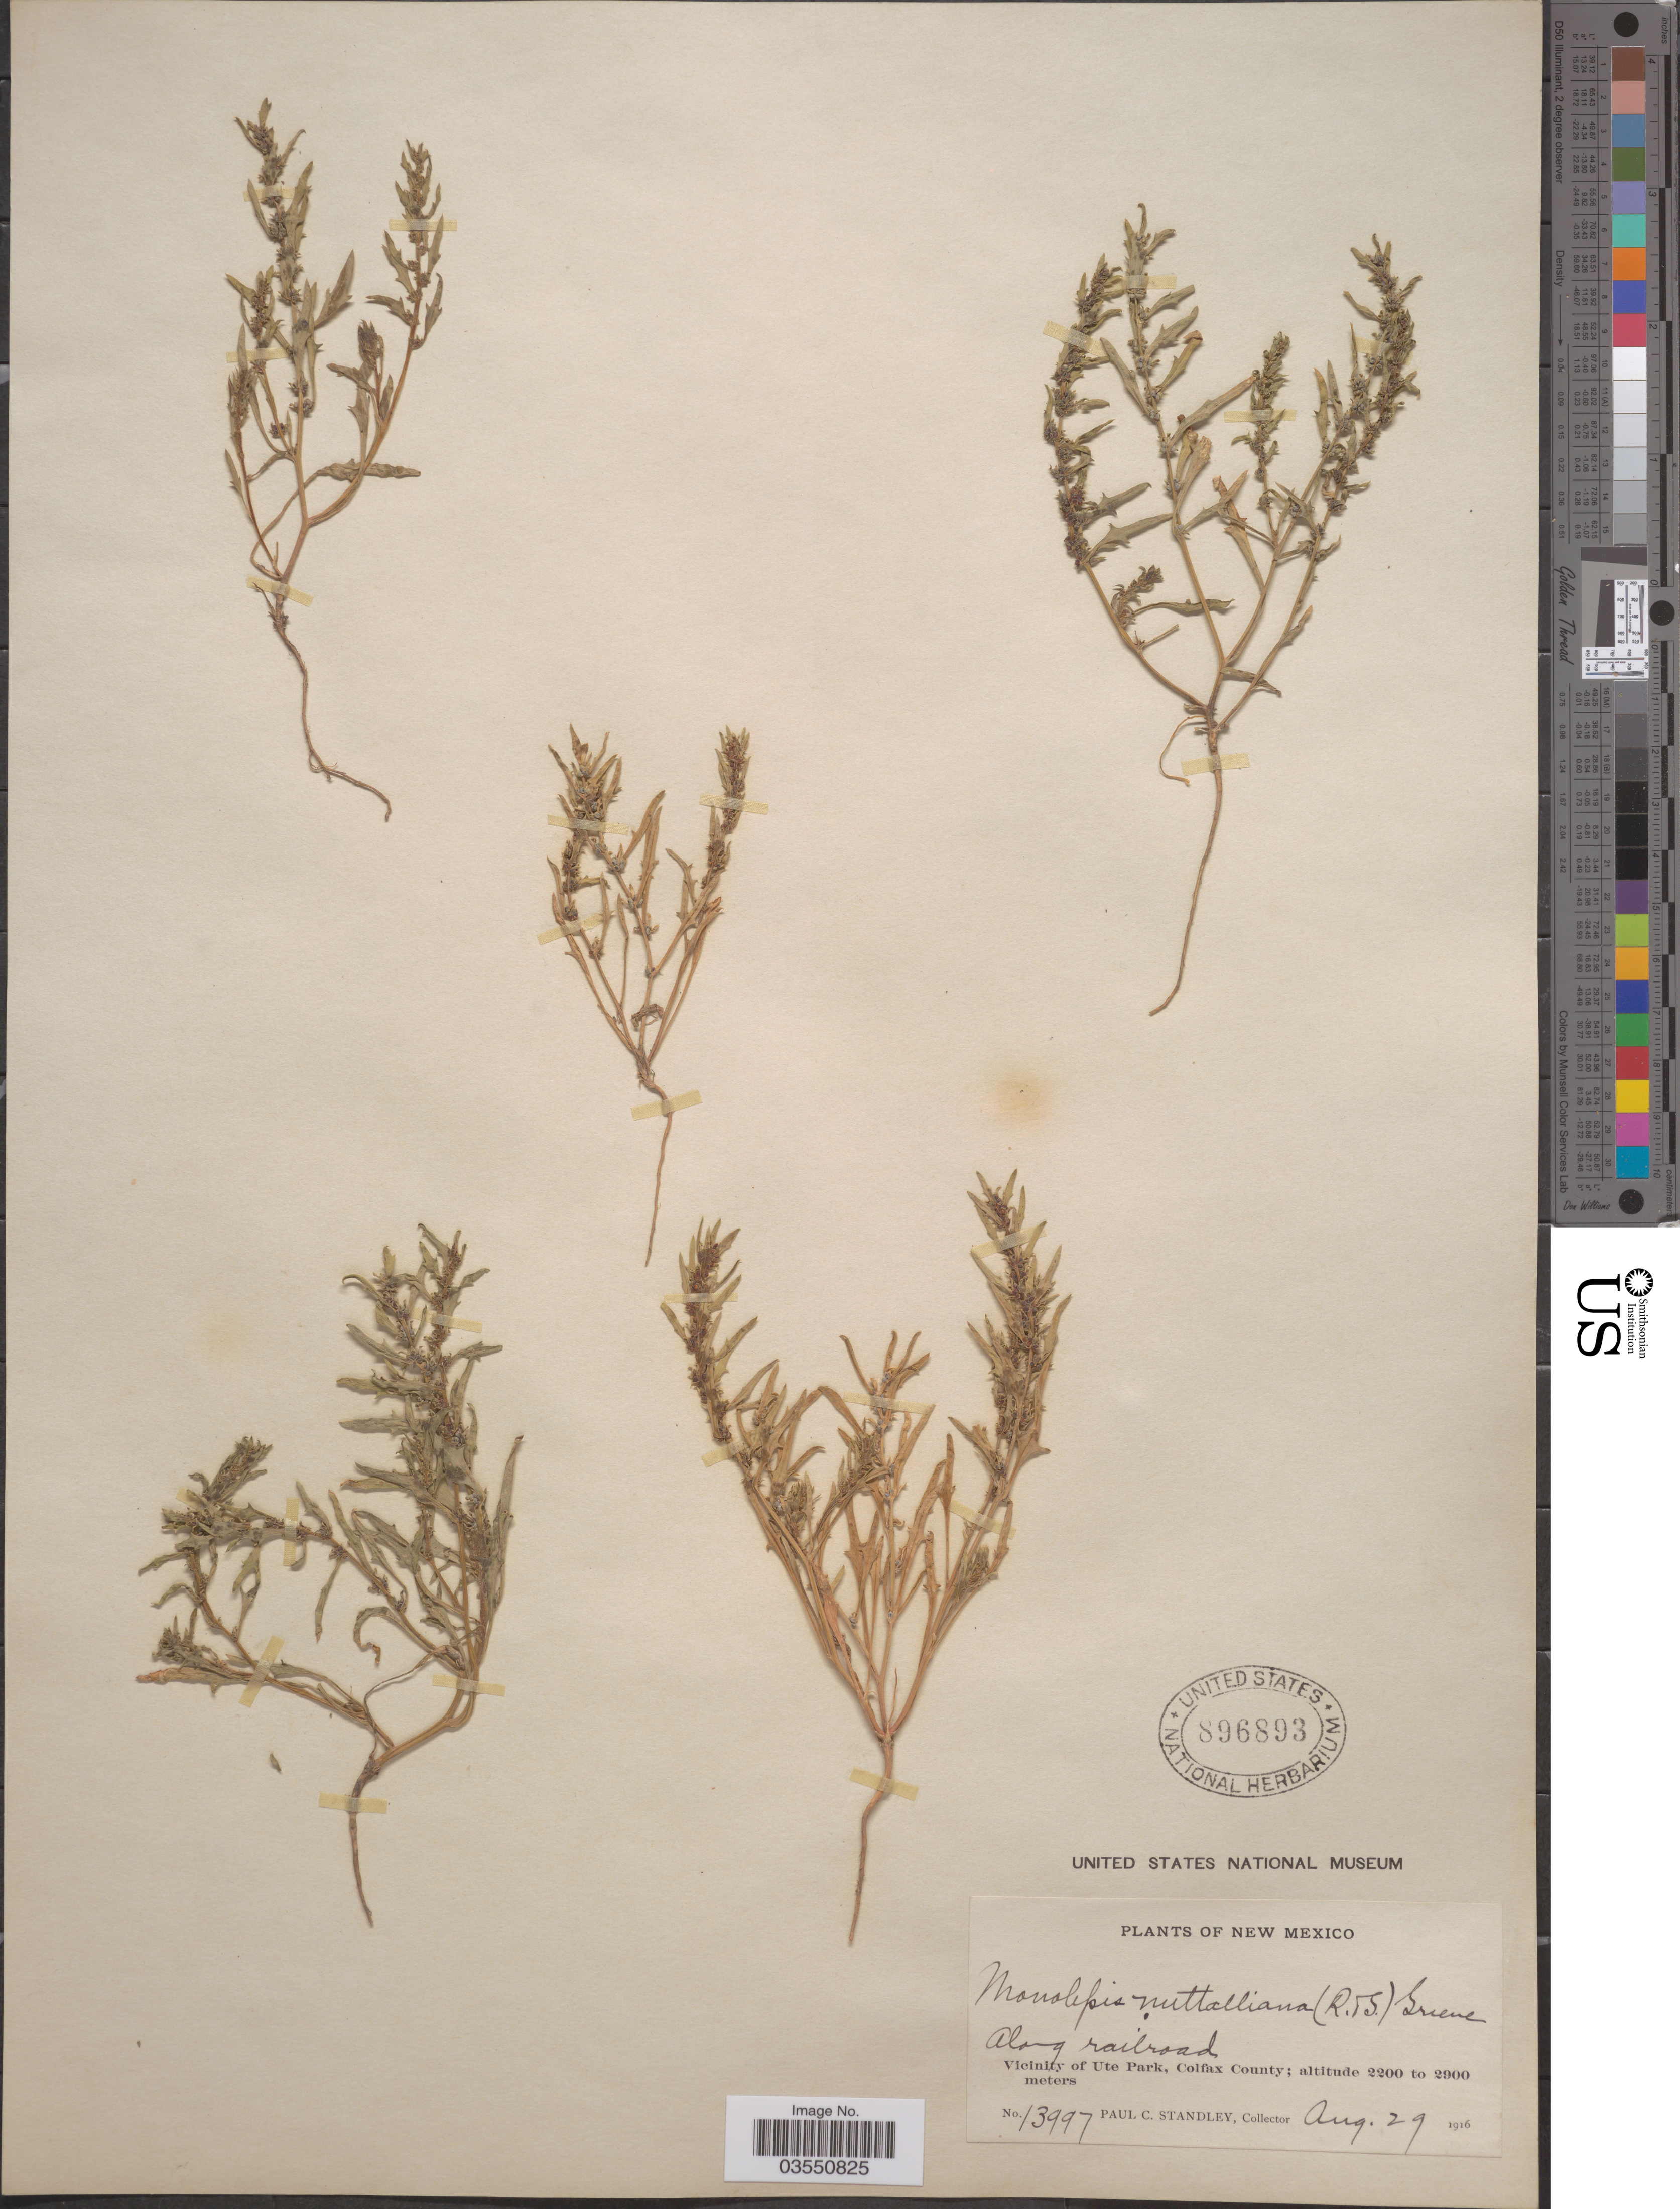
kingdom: Plantae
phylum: Tracheophyta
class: Magnoliopsida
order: Caryophyllales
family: Amaranthaceae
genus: Blitum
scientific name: Blitum nuttallianum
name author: Schult.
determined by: U.S. National Herbarium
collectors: P. C. Standley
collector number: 13997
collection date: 1916-08-29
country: United States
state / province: New Mexico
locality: Along railroad. Vicinity of Ute Park, Colfax County.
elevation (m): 2200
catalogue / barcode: US 896893